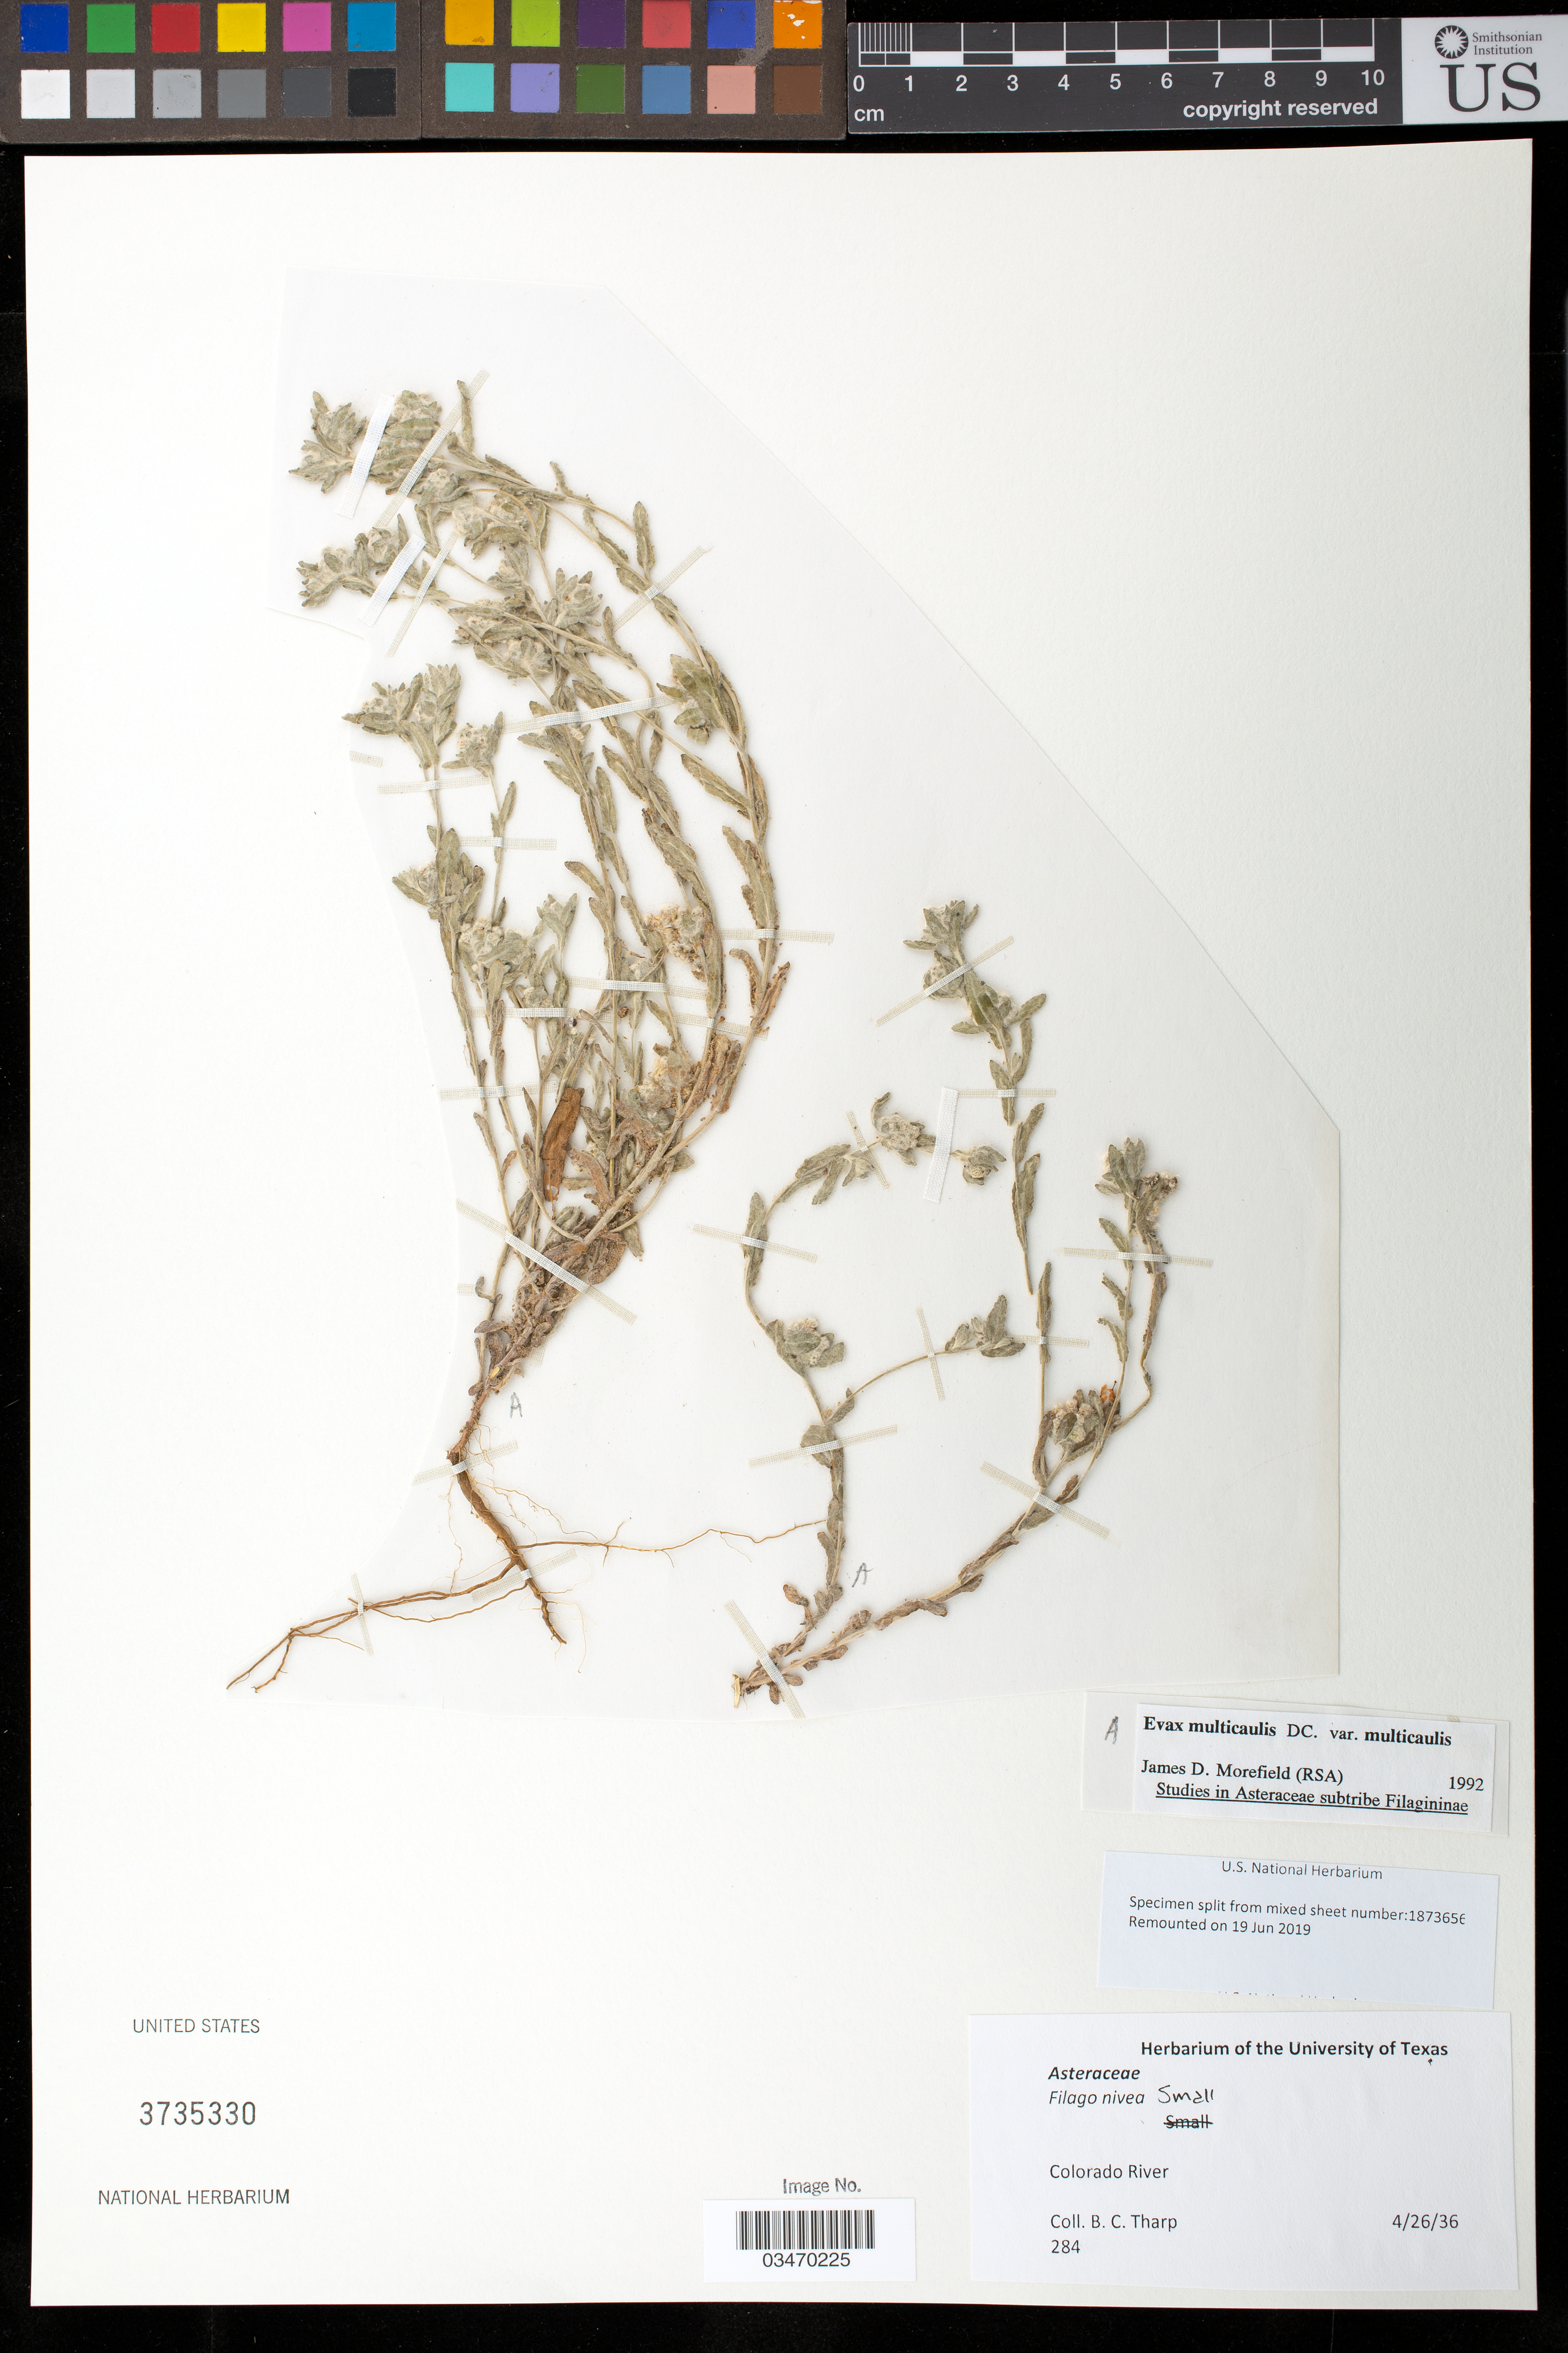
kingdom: Plantae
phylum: Tracheophyta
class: Magnoliopsida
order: Asterales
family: Asteraceae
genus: Evax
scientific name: Evax multicaulis var. multicaulis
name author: DC.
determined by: Morefield, James D., (RSA), Rancho Santa Ana Botanic Garden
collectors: B. C. Tharp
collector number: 284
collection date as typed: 26 Apr 1934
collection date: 1934-04-26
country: United States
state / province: Texas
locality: Colorado River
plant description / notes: Specimen split from mixed sheet number 1873656. Remounted 19 Jun 2019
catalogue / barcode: US 3735330